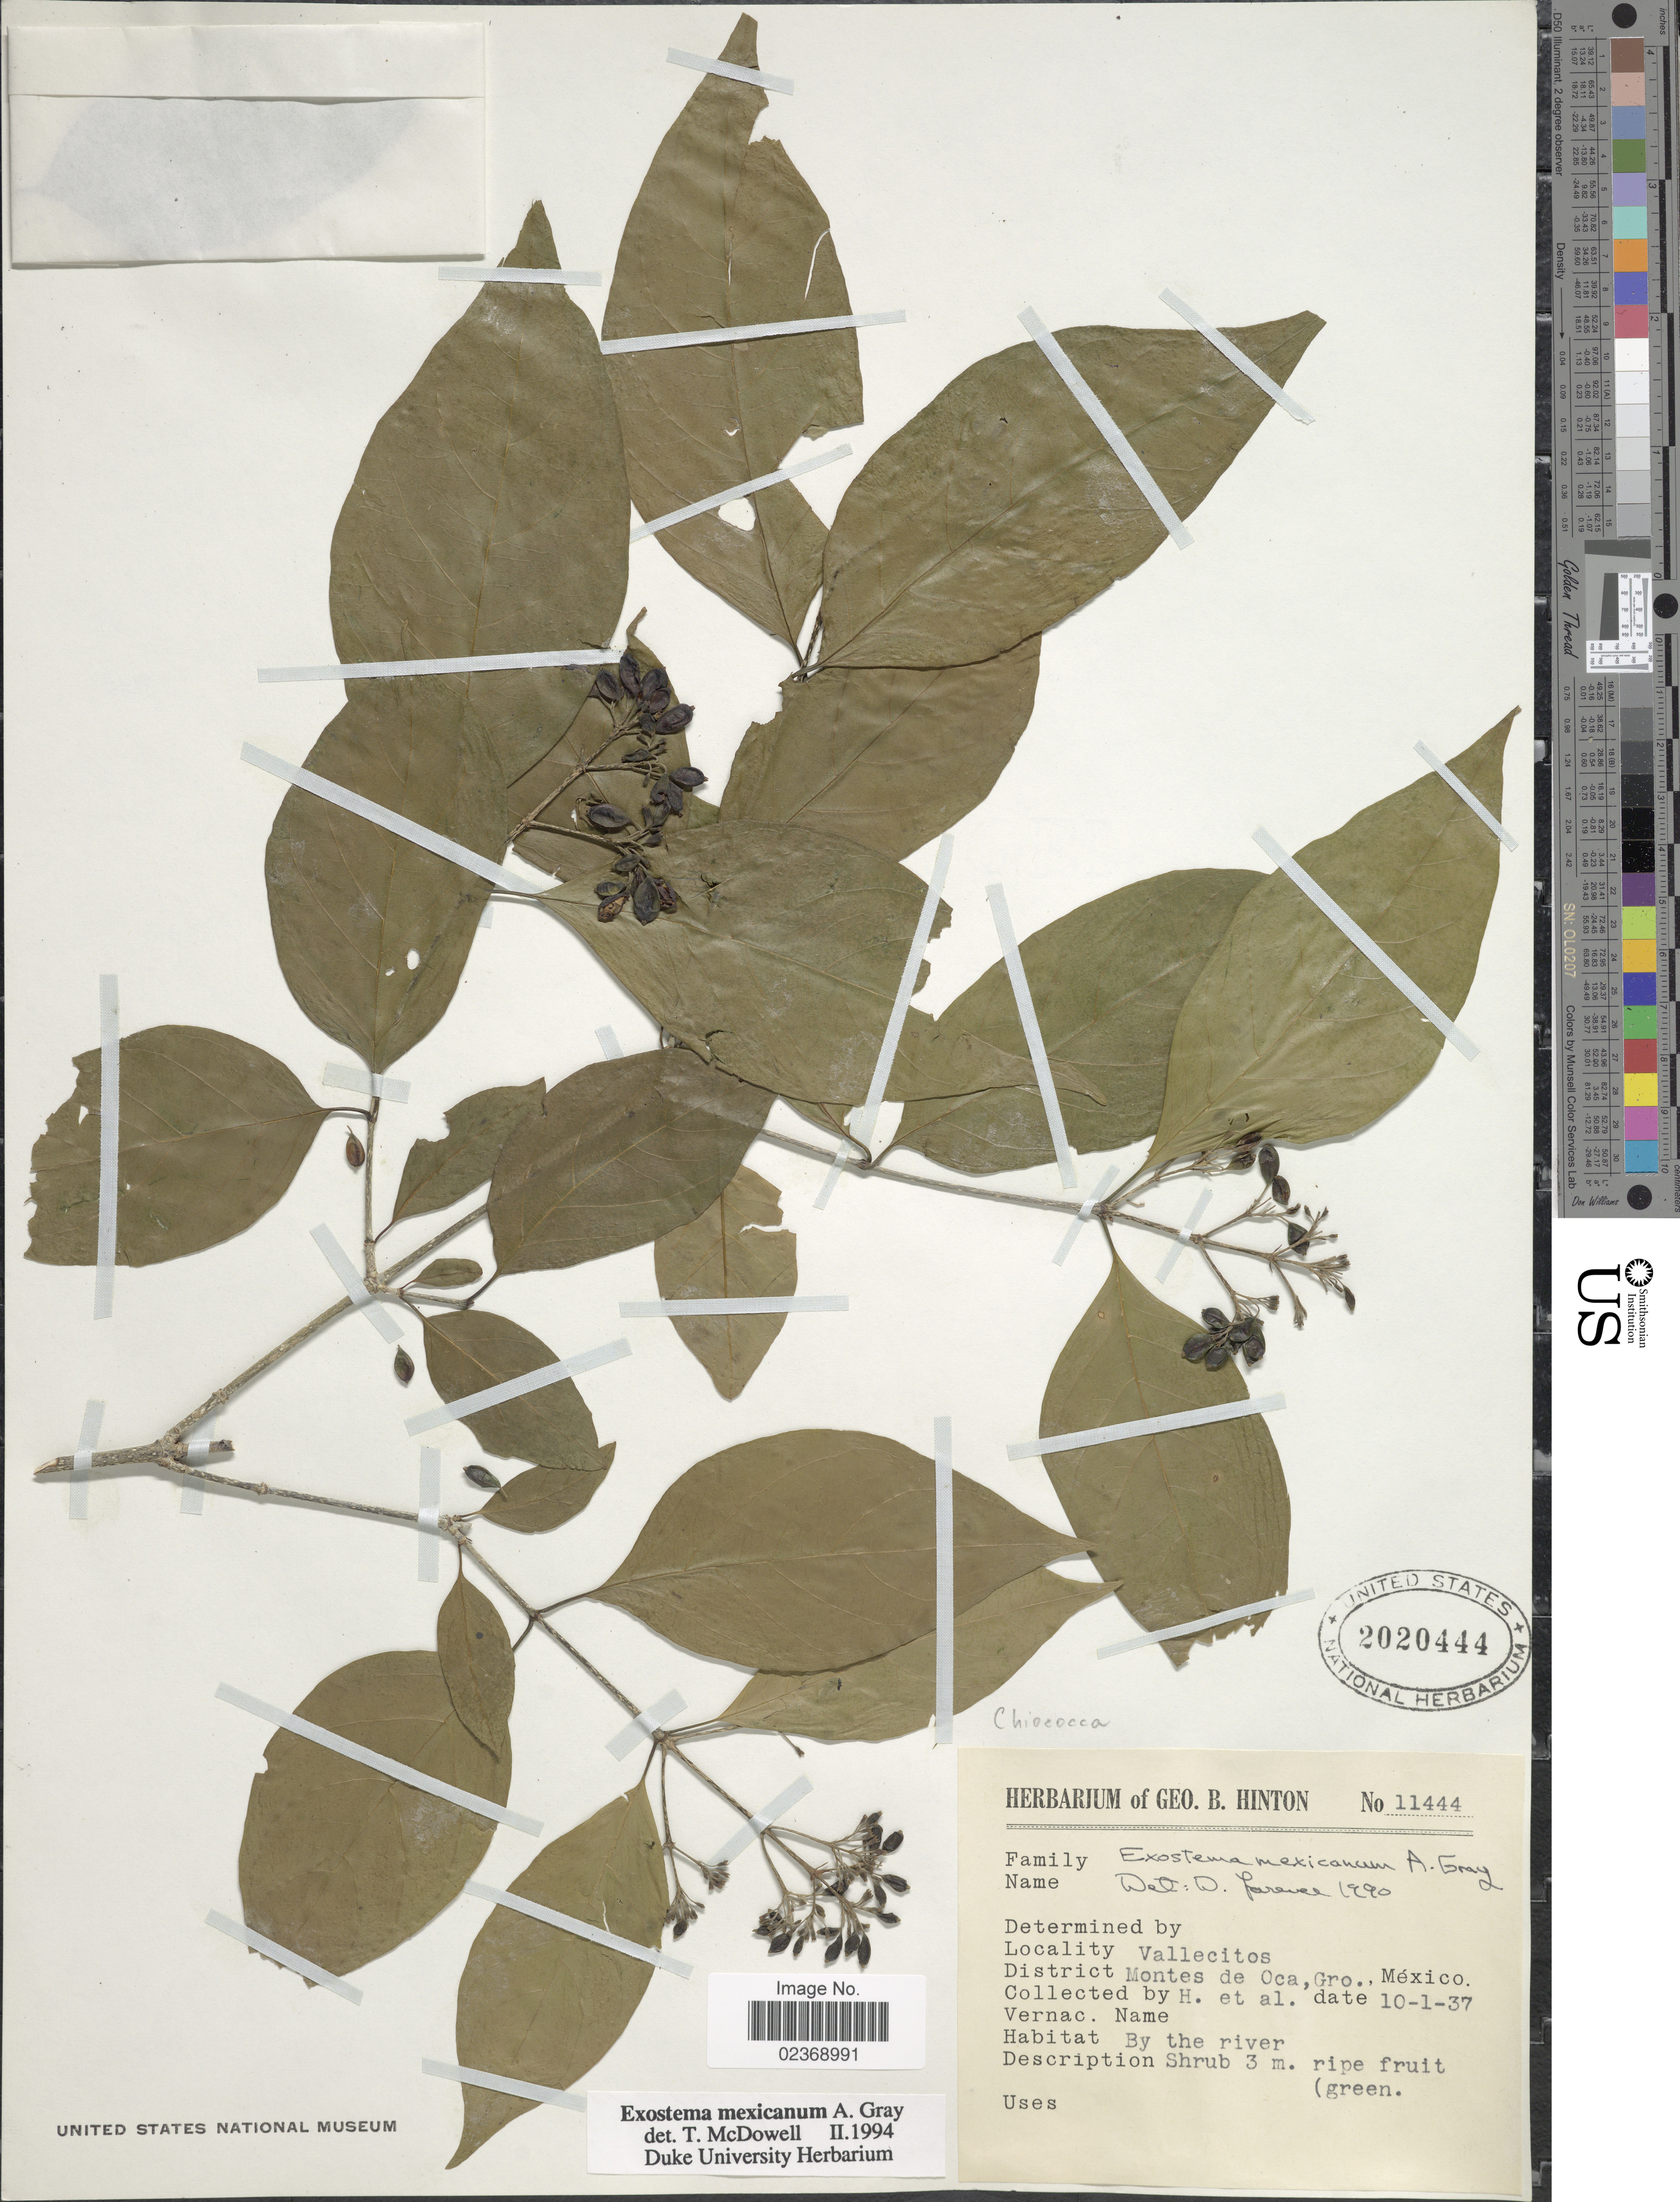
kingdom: Plantae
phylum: Tracheophyta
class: Magnoliopsida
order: Gentianales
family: Rubiaceae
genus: Exostema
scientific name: Exostema mexicanum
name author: A. Gray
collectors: G. B. Hinton & et al.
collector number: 11444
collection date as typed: Transcribed d/m/y: 1/10/37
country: Mexico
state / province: Guerrero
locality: Vallecitos, District Montes de Oca, By the river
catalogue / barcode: US 2020444